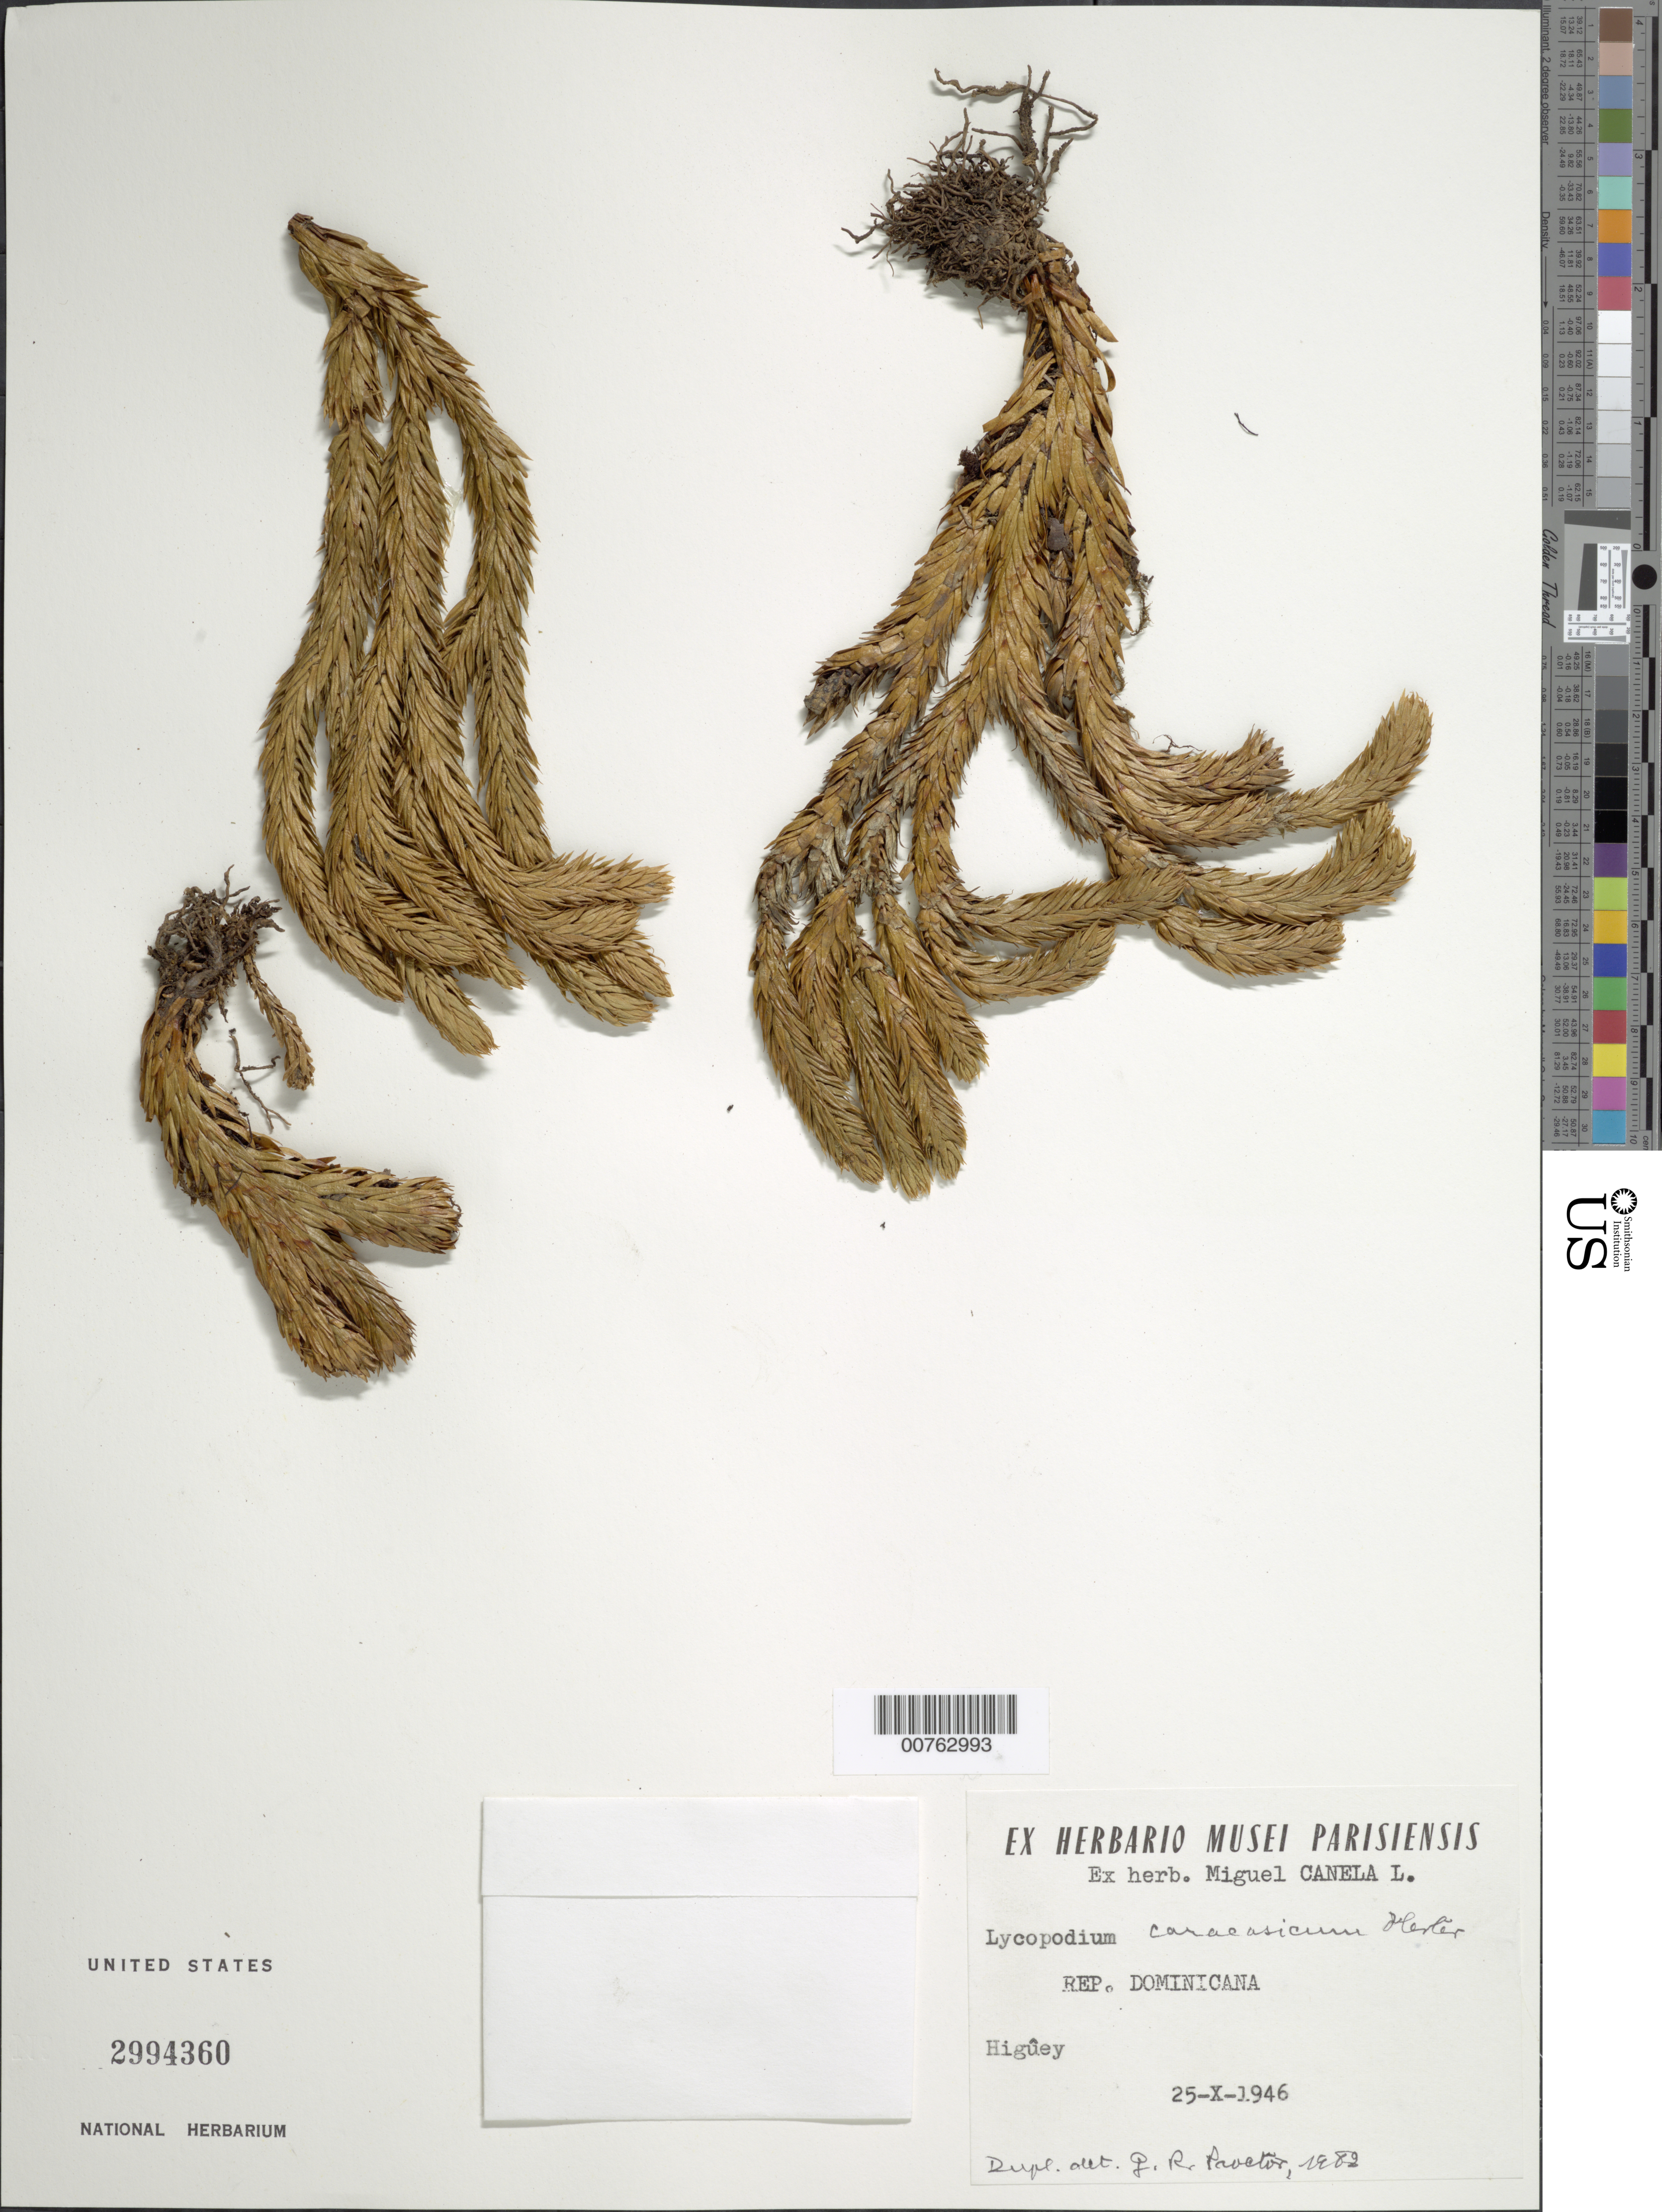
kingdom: Plantae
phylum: Tracheophyta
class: Lycopodiopsida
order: Lycopodiales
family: Lycopodiaceae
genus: Phlegmariurus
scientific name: Phlegmariurus hartwegianus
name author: (Spring) B. Øllg.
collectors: M. Canela Lazaro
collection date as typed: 25 Oct 1946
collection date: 1946-10-25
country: Dominican Republic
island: Hispaniola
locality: Higûey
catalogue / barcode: US 2994360